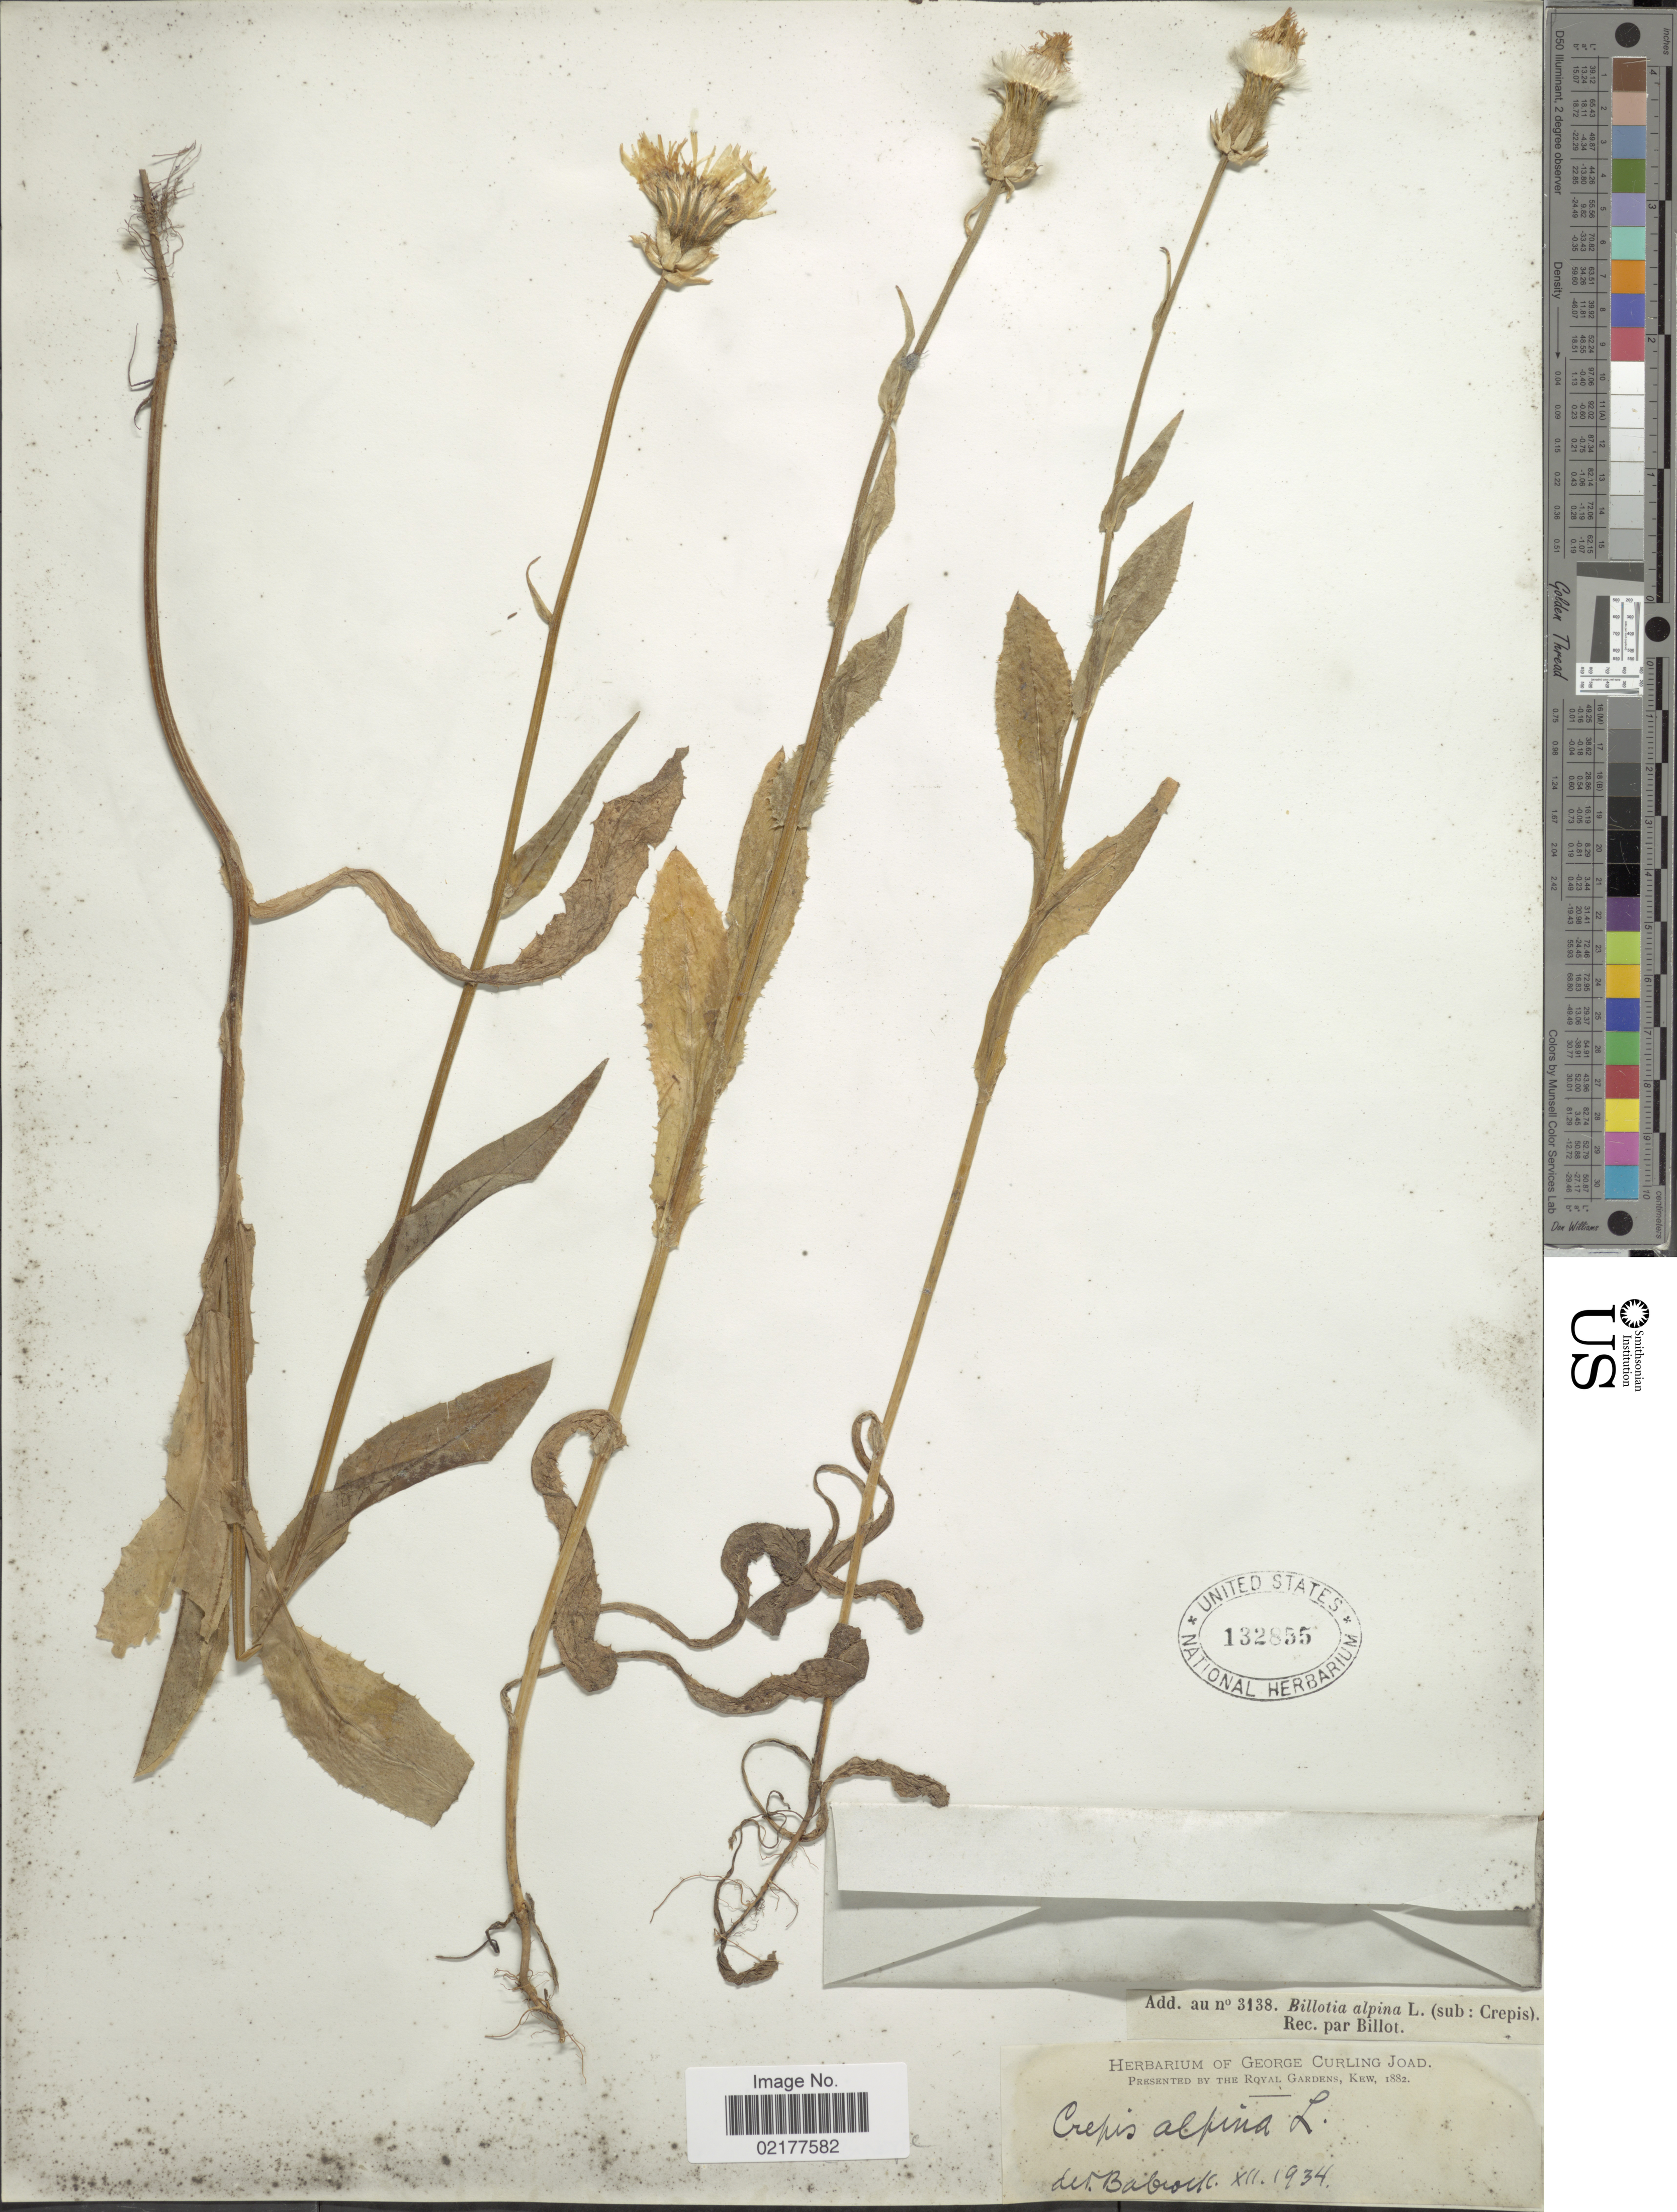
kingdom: Plantae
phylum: Tracheophyta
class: Magnoliopsida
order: Asterales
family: Asteraceae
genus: Crepis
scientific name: Crepis alpina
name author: L.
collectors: Babcock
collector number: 3138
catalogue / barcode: US 132855